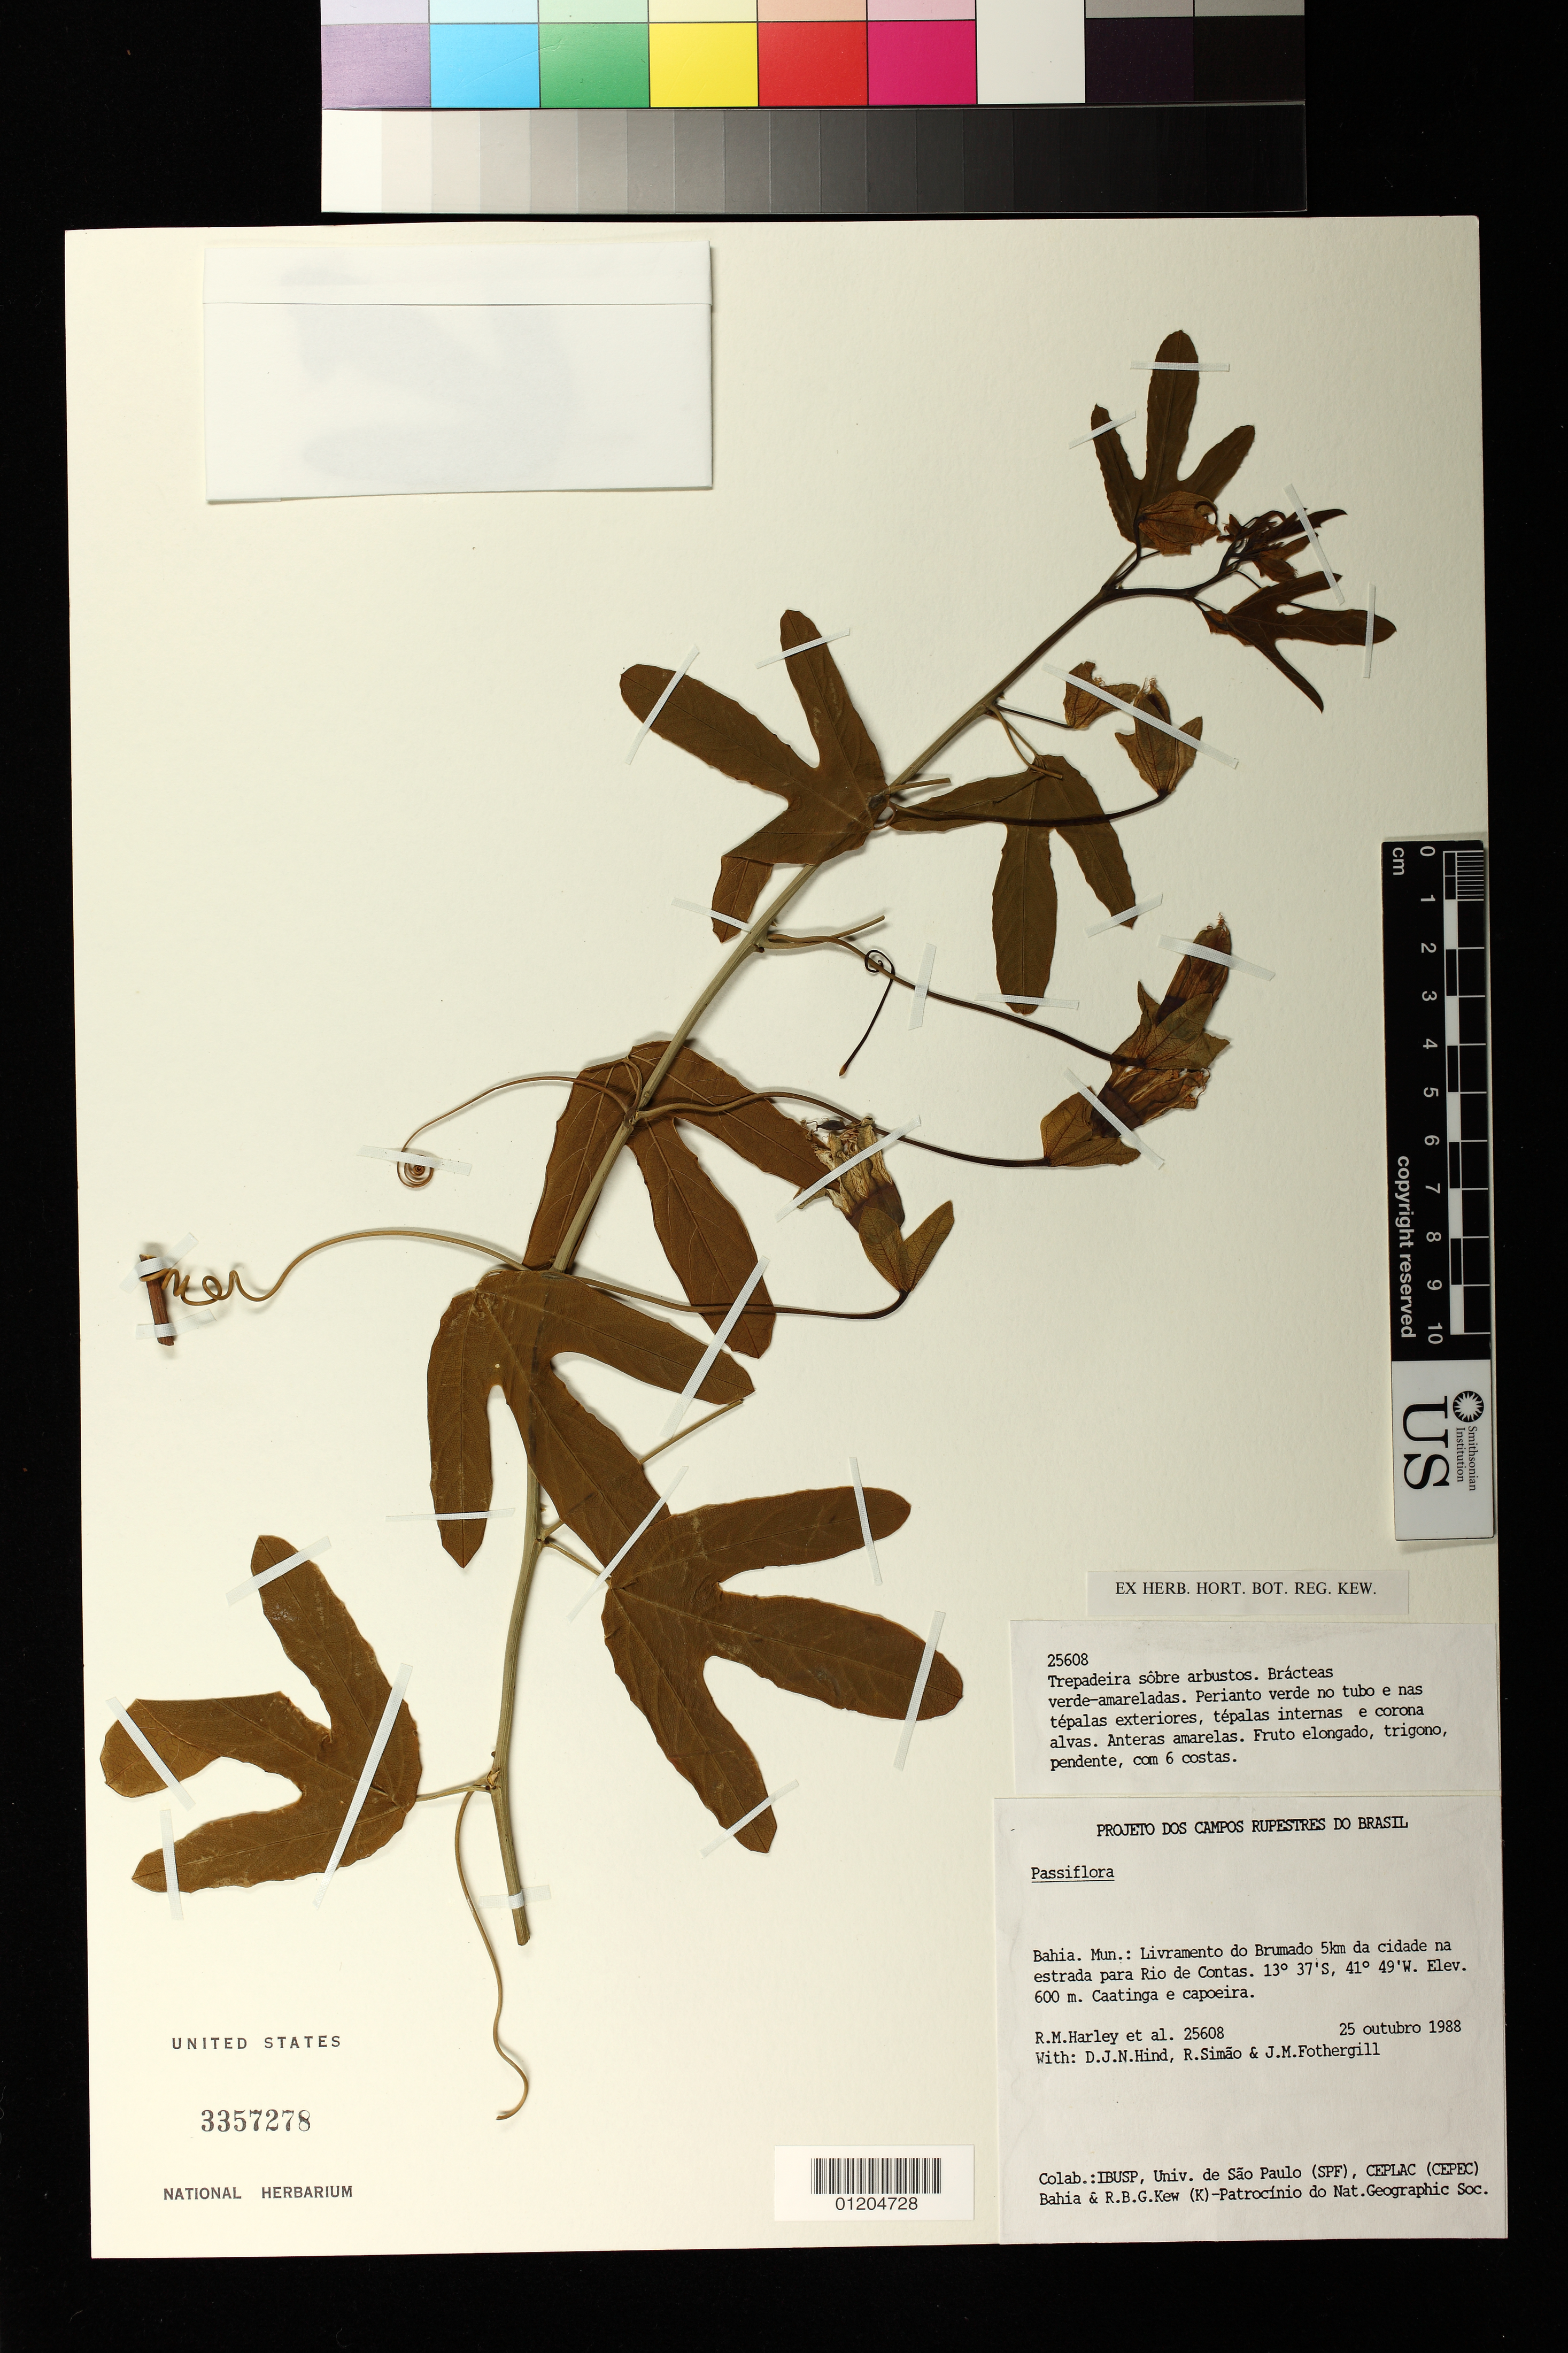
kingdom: Plantae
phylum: Tracheophyta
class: Magnoliopsida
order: Malpighiales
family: Passifloraceae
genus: Passiflora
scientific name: Passiflora recurva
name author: Mast.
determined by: Vitta, F. A.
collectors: R. M. Harley, D. J. N. Hind, R. Simão & J. Fothergill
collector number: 25608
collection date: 1988-10-25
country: Brazil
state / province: Bahia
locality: Livramento do Brumado 5km da cidade na estrada para Rio de Contas. Caatinga e capoeira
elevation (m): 600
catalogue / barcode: US 3357278